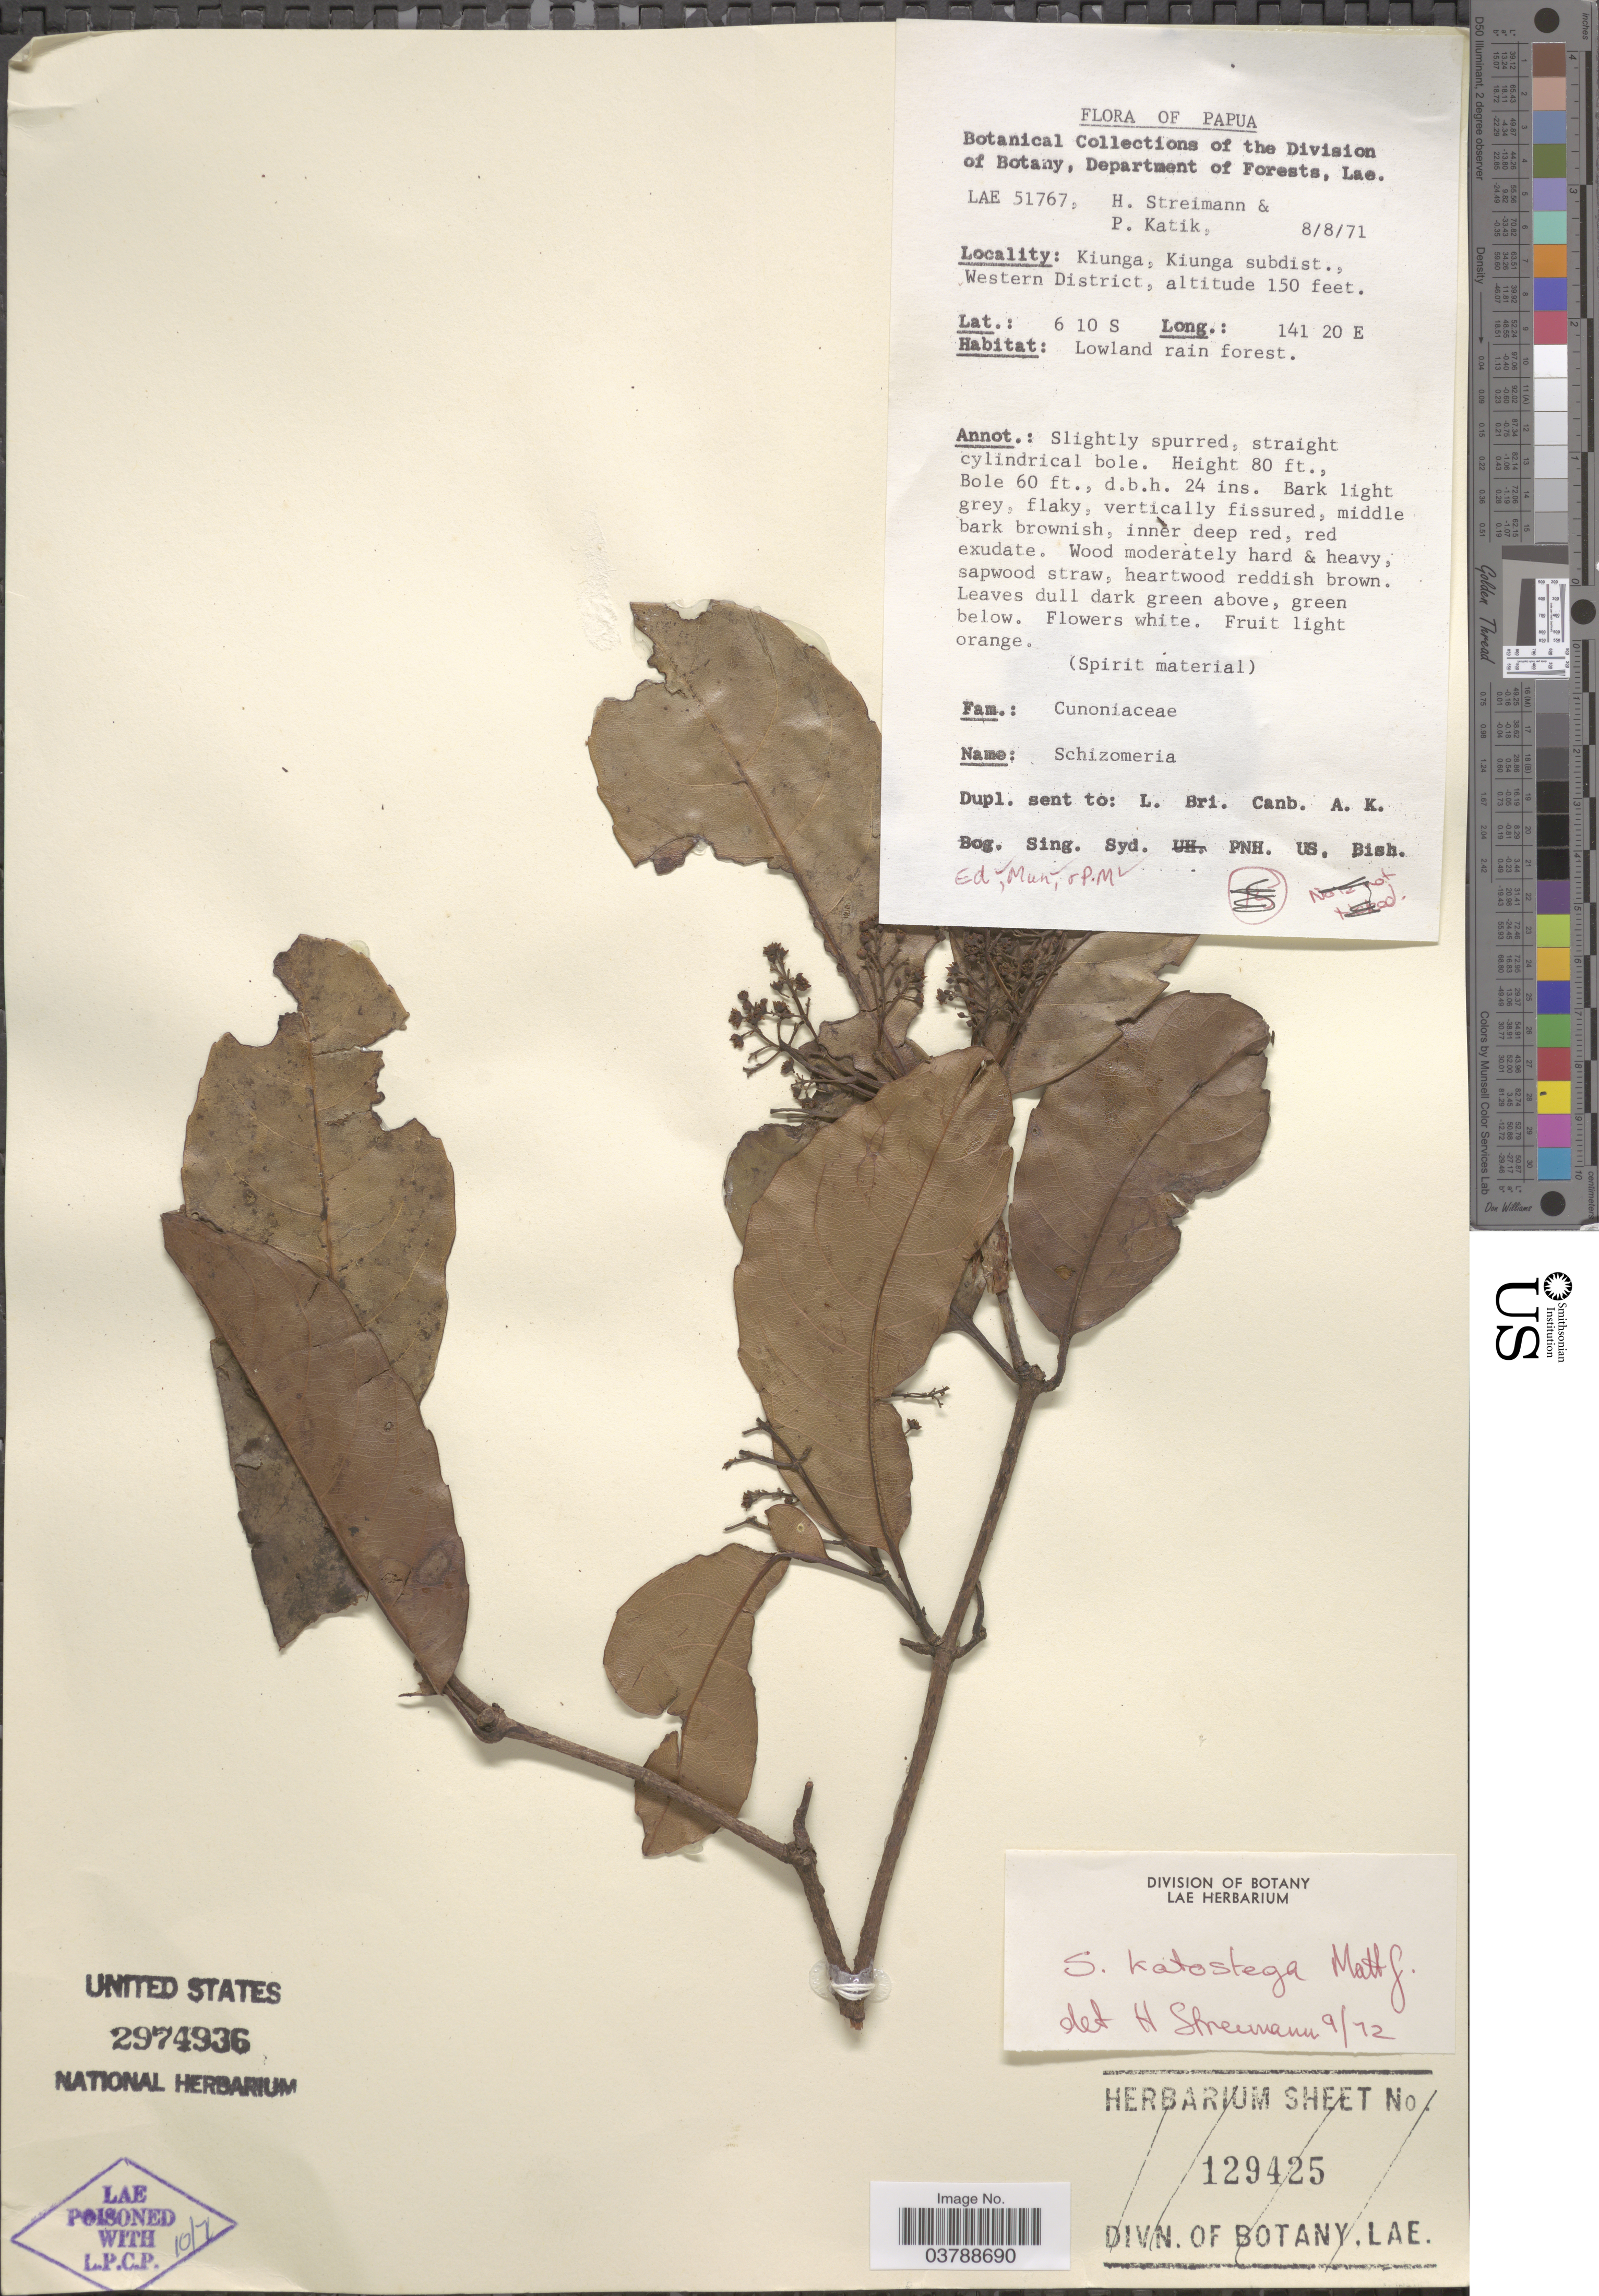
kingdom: Plantae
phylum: Tracheophyta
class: Magnoliopsida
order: Oxalidales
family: Cunoniaceae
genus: Schizomeria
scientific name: Schizomeria katastega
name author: Mattf.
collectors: H. Streimann & P. Katik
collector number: LAE51767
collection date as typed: Transcribed d/m/y: 8/8/71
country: Papua New Guinea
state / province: Manus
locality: Papua. Kiunga, Kiunga subdistr., Western District.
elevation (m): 46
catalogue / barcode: US 2974936